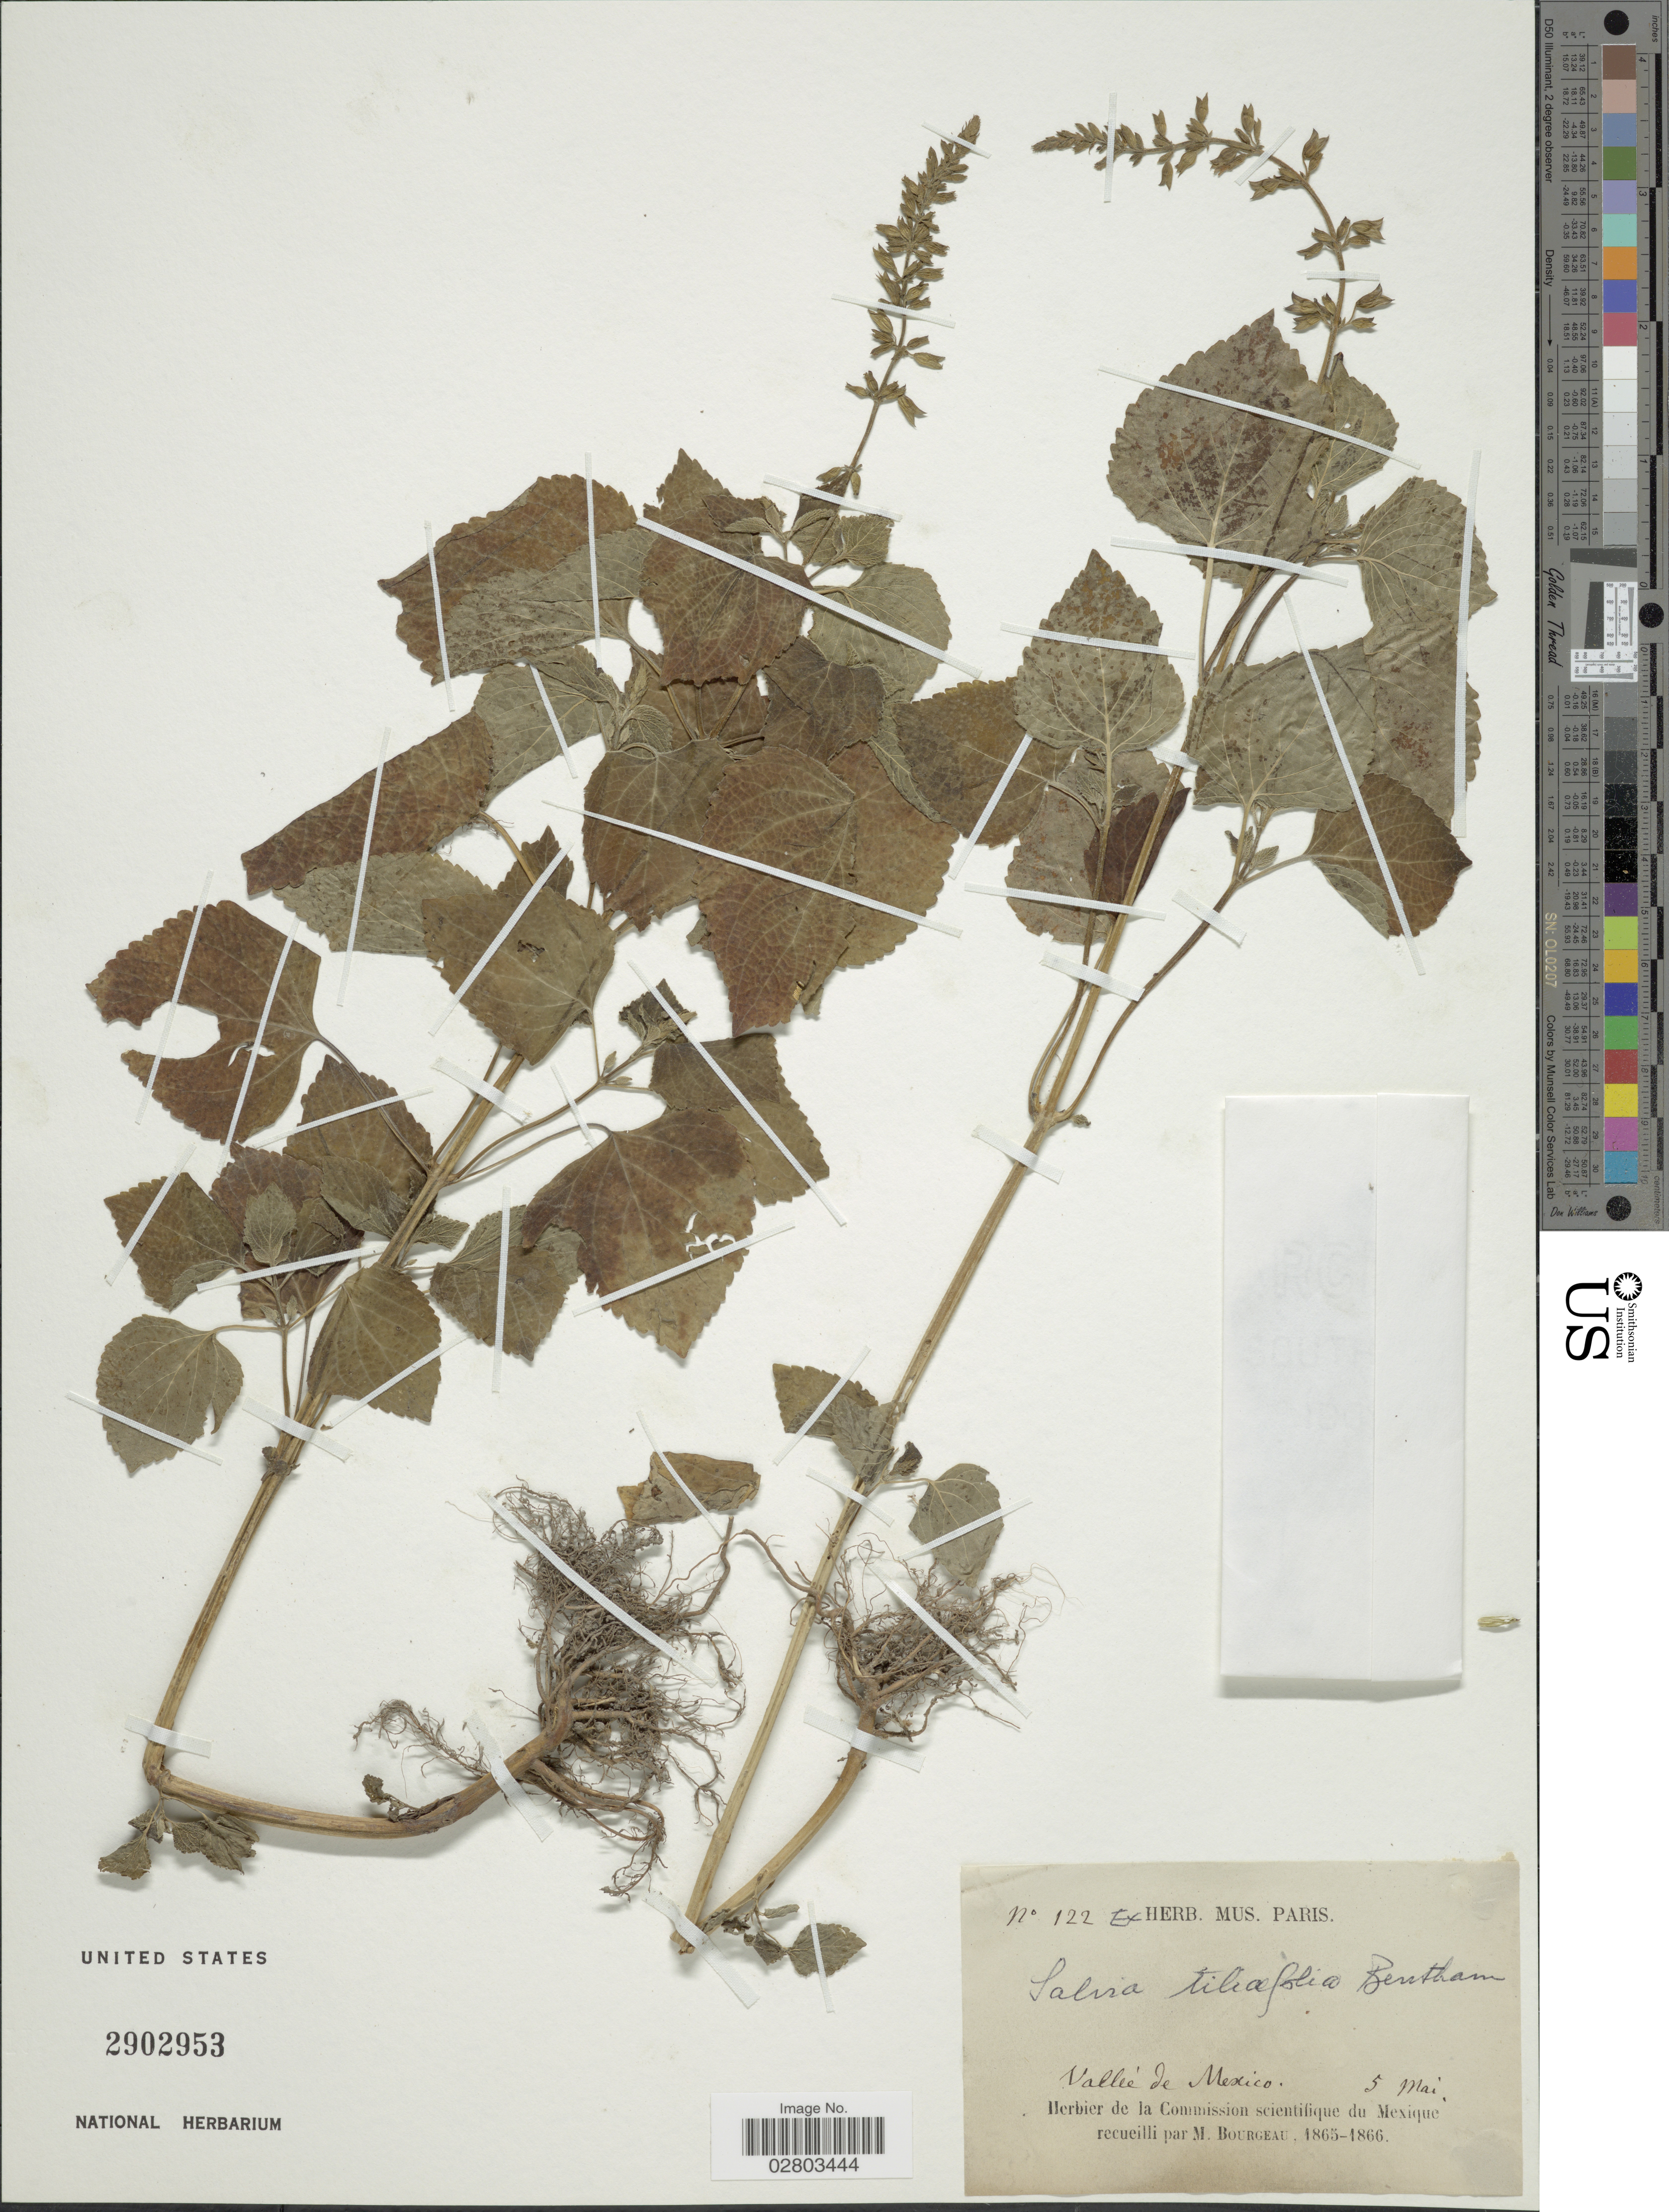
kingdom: Plantae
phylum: Tracheophyta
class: Magnoliopsida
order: Lamiales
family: Lamiaceae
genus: Salvia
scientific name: Salvia tiliifolia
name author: Vahl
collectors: M. Bourgeau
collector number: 122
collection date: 1865-05-05/1866-05-05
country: Mexico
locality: Valleé de Mexico.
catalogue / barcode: US 2902953